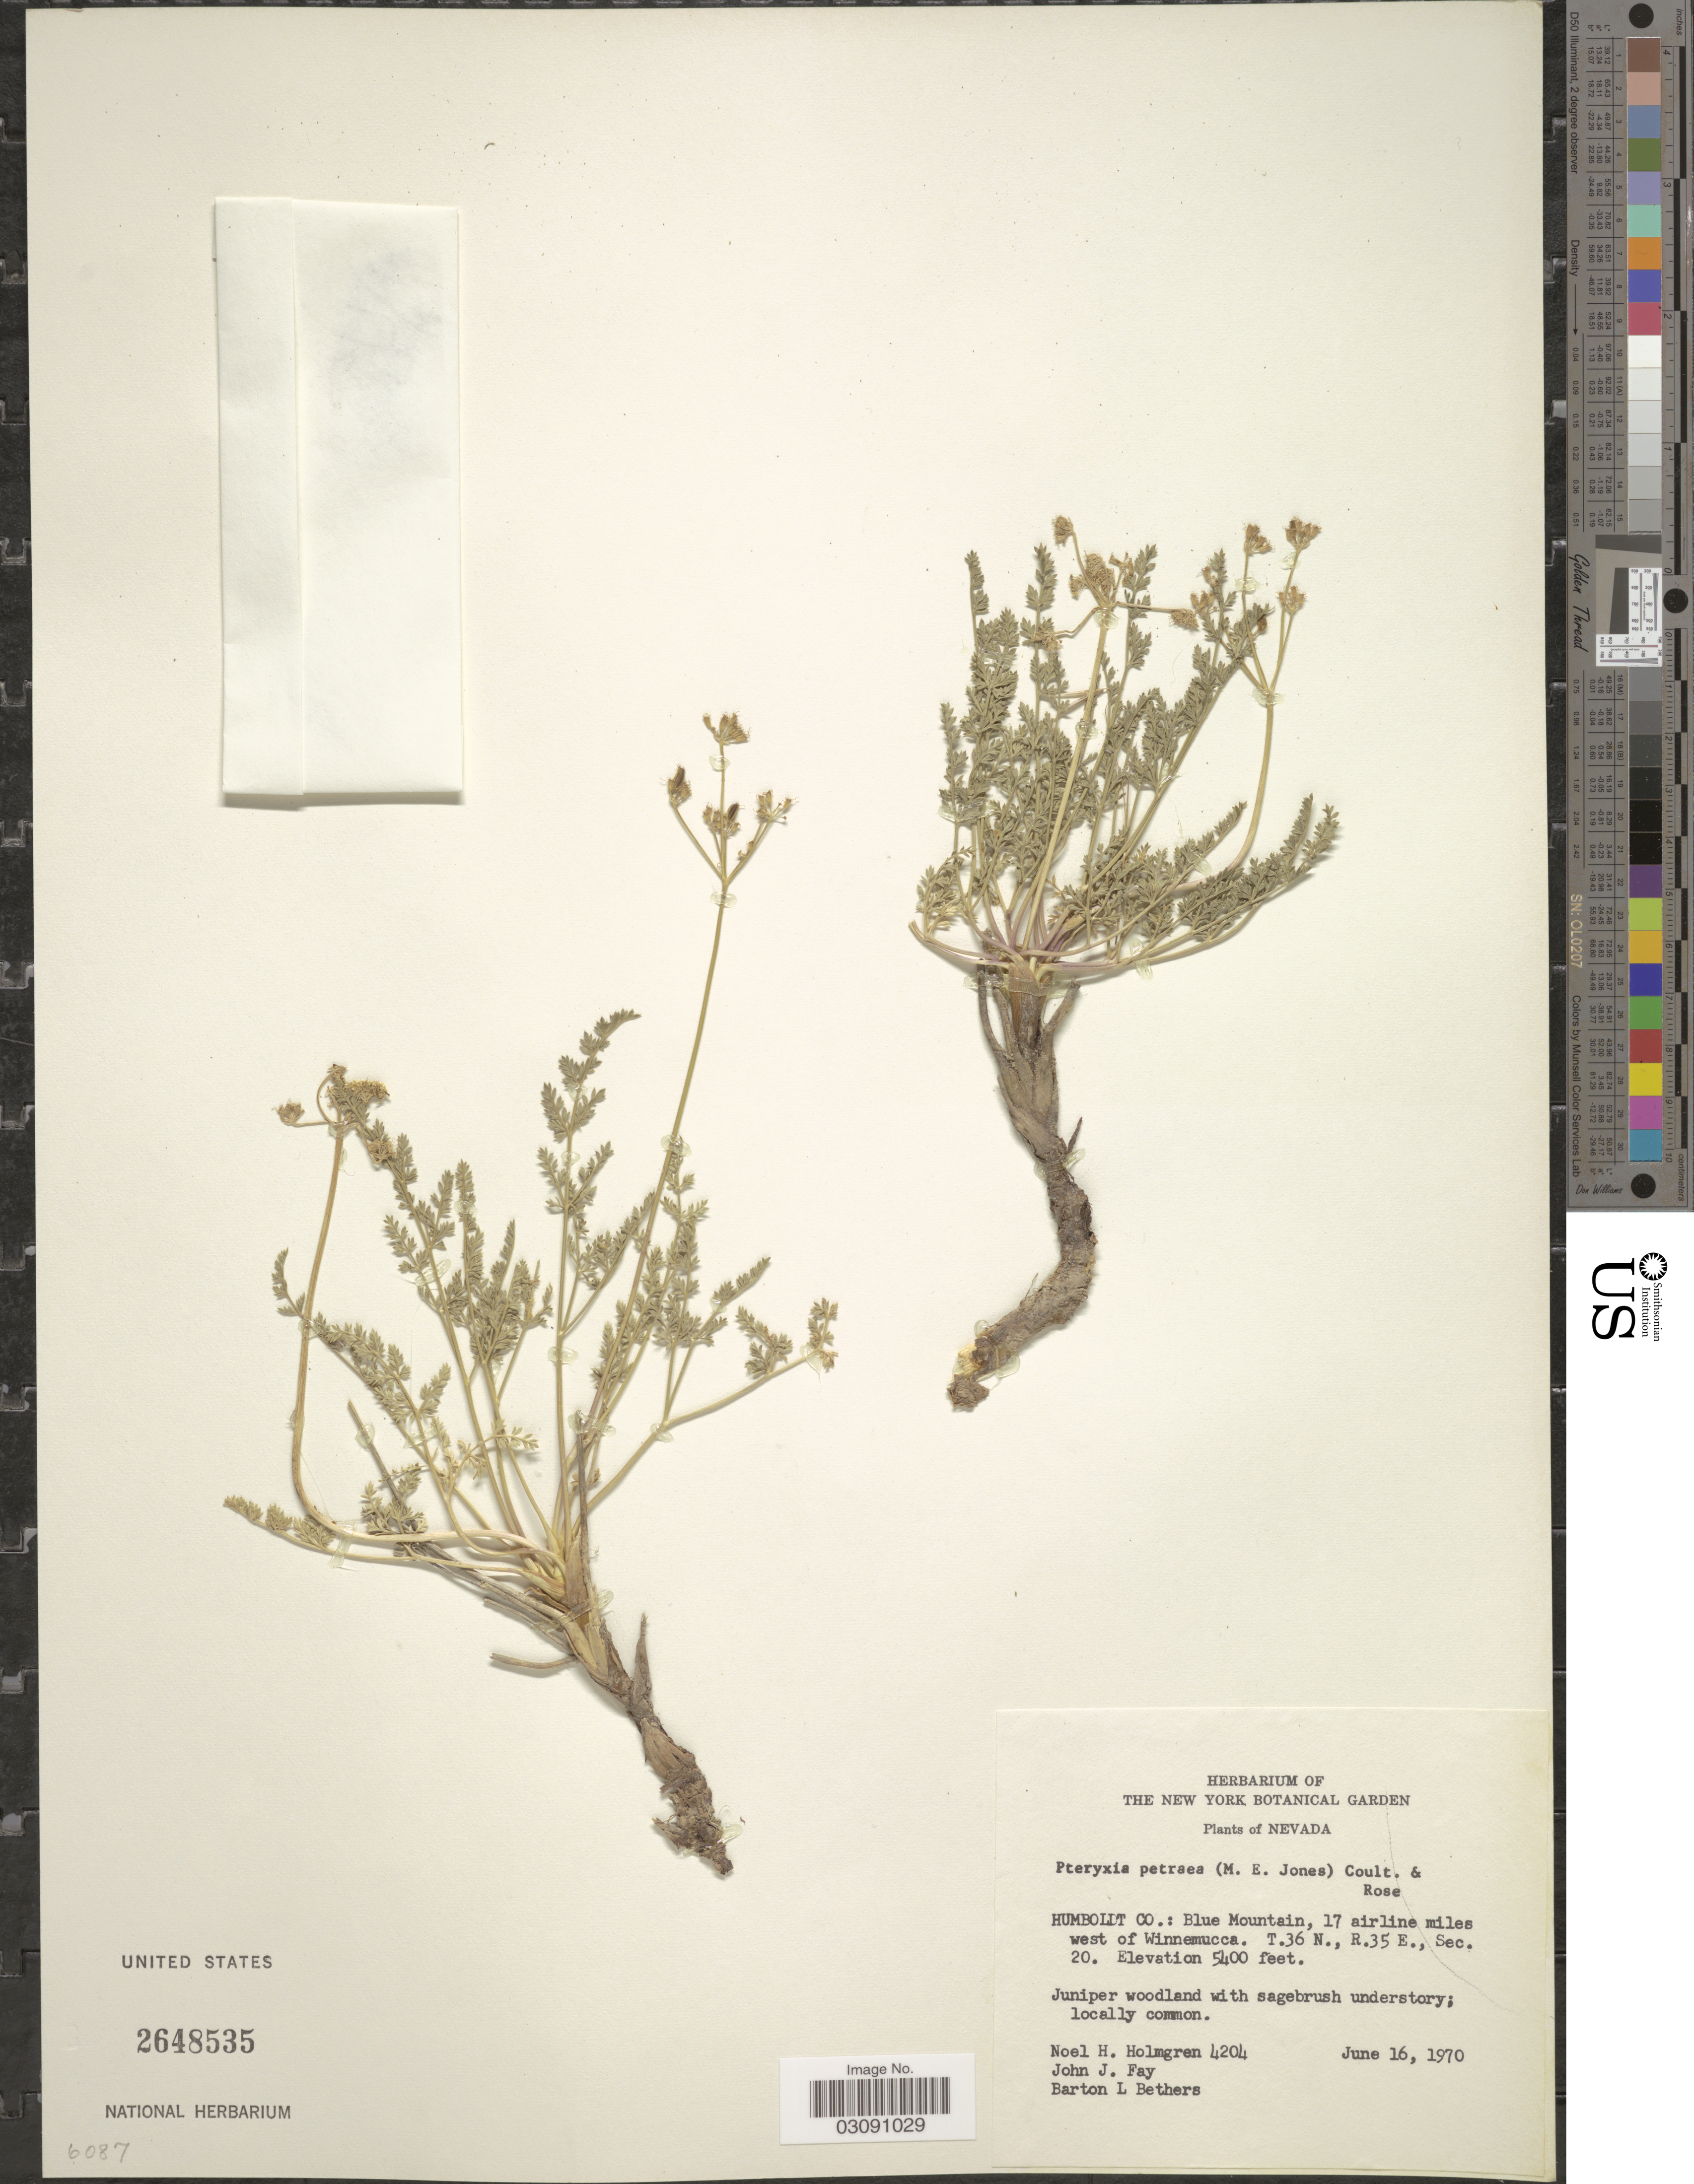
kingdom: Plantae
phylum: Tracheophyta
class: Magnoliopsida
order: Apiales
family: Apiaceae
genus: Pteryxia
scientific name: Pteryxia petraea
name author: (M.E. Jones) J.M. Coult. & Rose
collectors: N. H. Holmgren, J. Fay & B. Bethers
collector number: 4204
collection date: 1970-06-16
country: United States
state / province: Nevada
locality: Humboldt Co.: Blue Mountain, 17 airline miles west of Winnemucca. T36N, R35E,Sec. 20.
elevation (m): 1646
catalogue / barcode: US 2648535